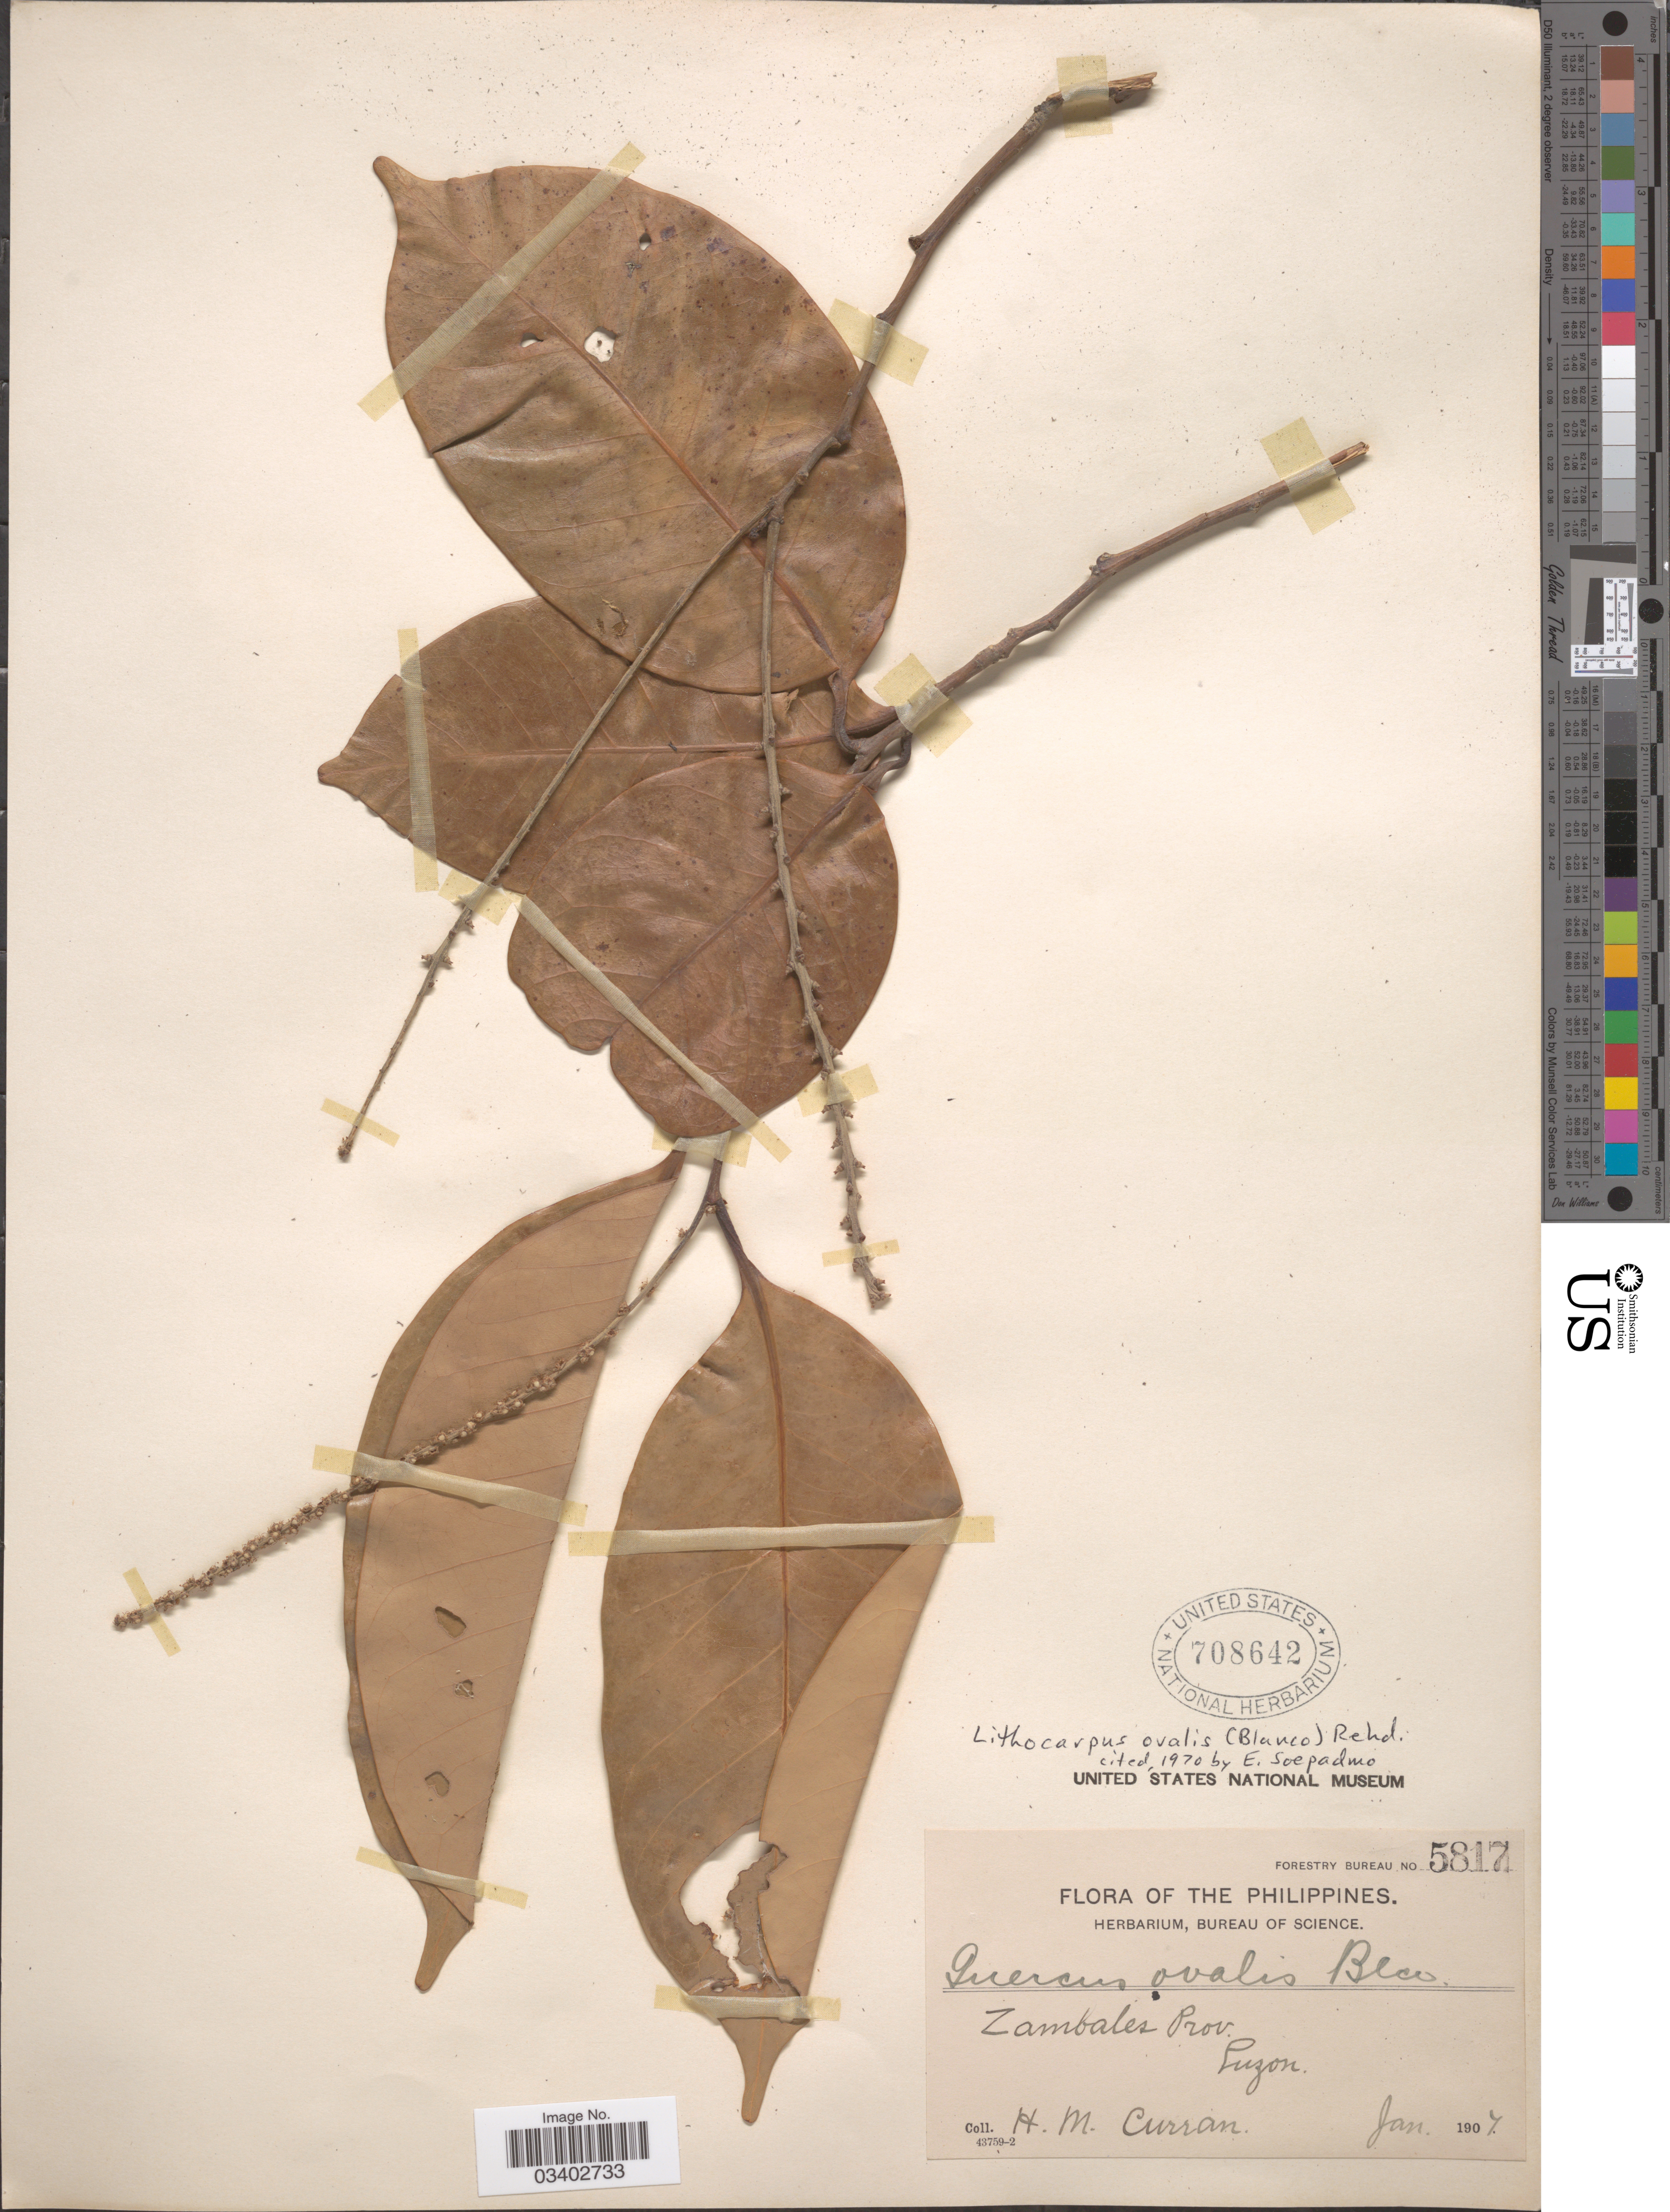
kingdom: Plantae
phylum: Tracheophyta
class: Magnoliopsida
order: Fagales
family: Fagaceae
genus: Lithocarpus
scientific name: Lithocarpus ovalis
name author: (Blanco) Rehder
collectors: H. M. Curran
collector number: Forestry Bureau 5817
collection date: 1907-01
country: Philippines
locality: Zambales Prov. Luzon.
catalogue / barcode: US 708642